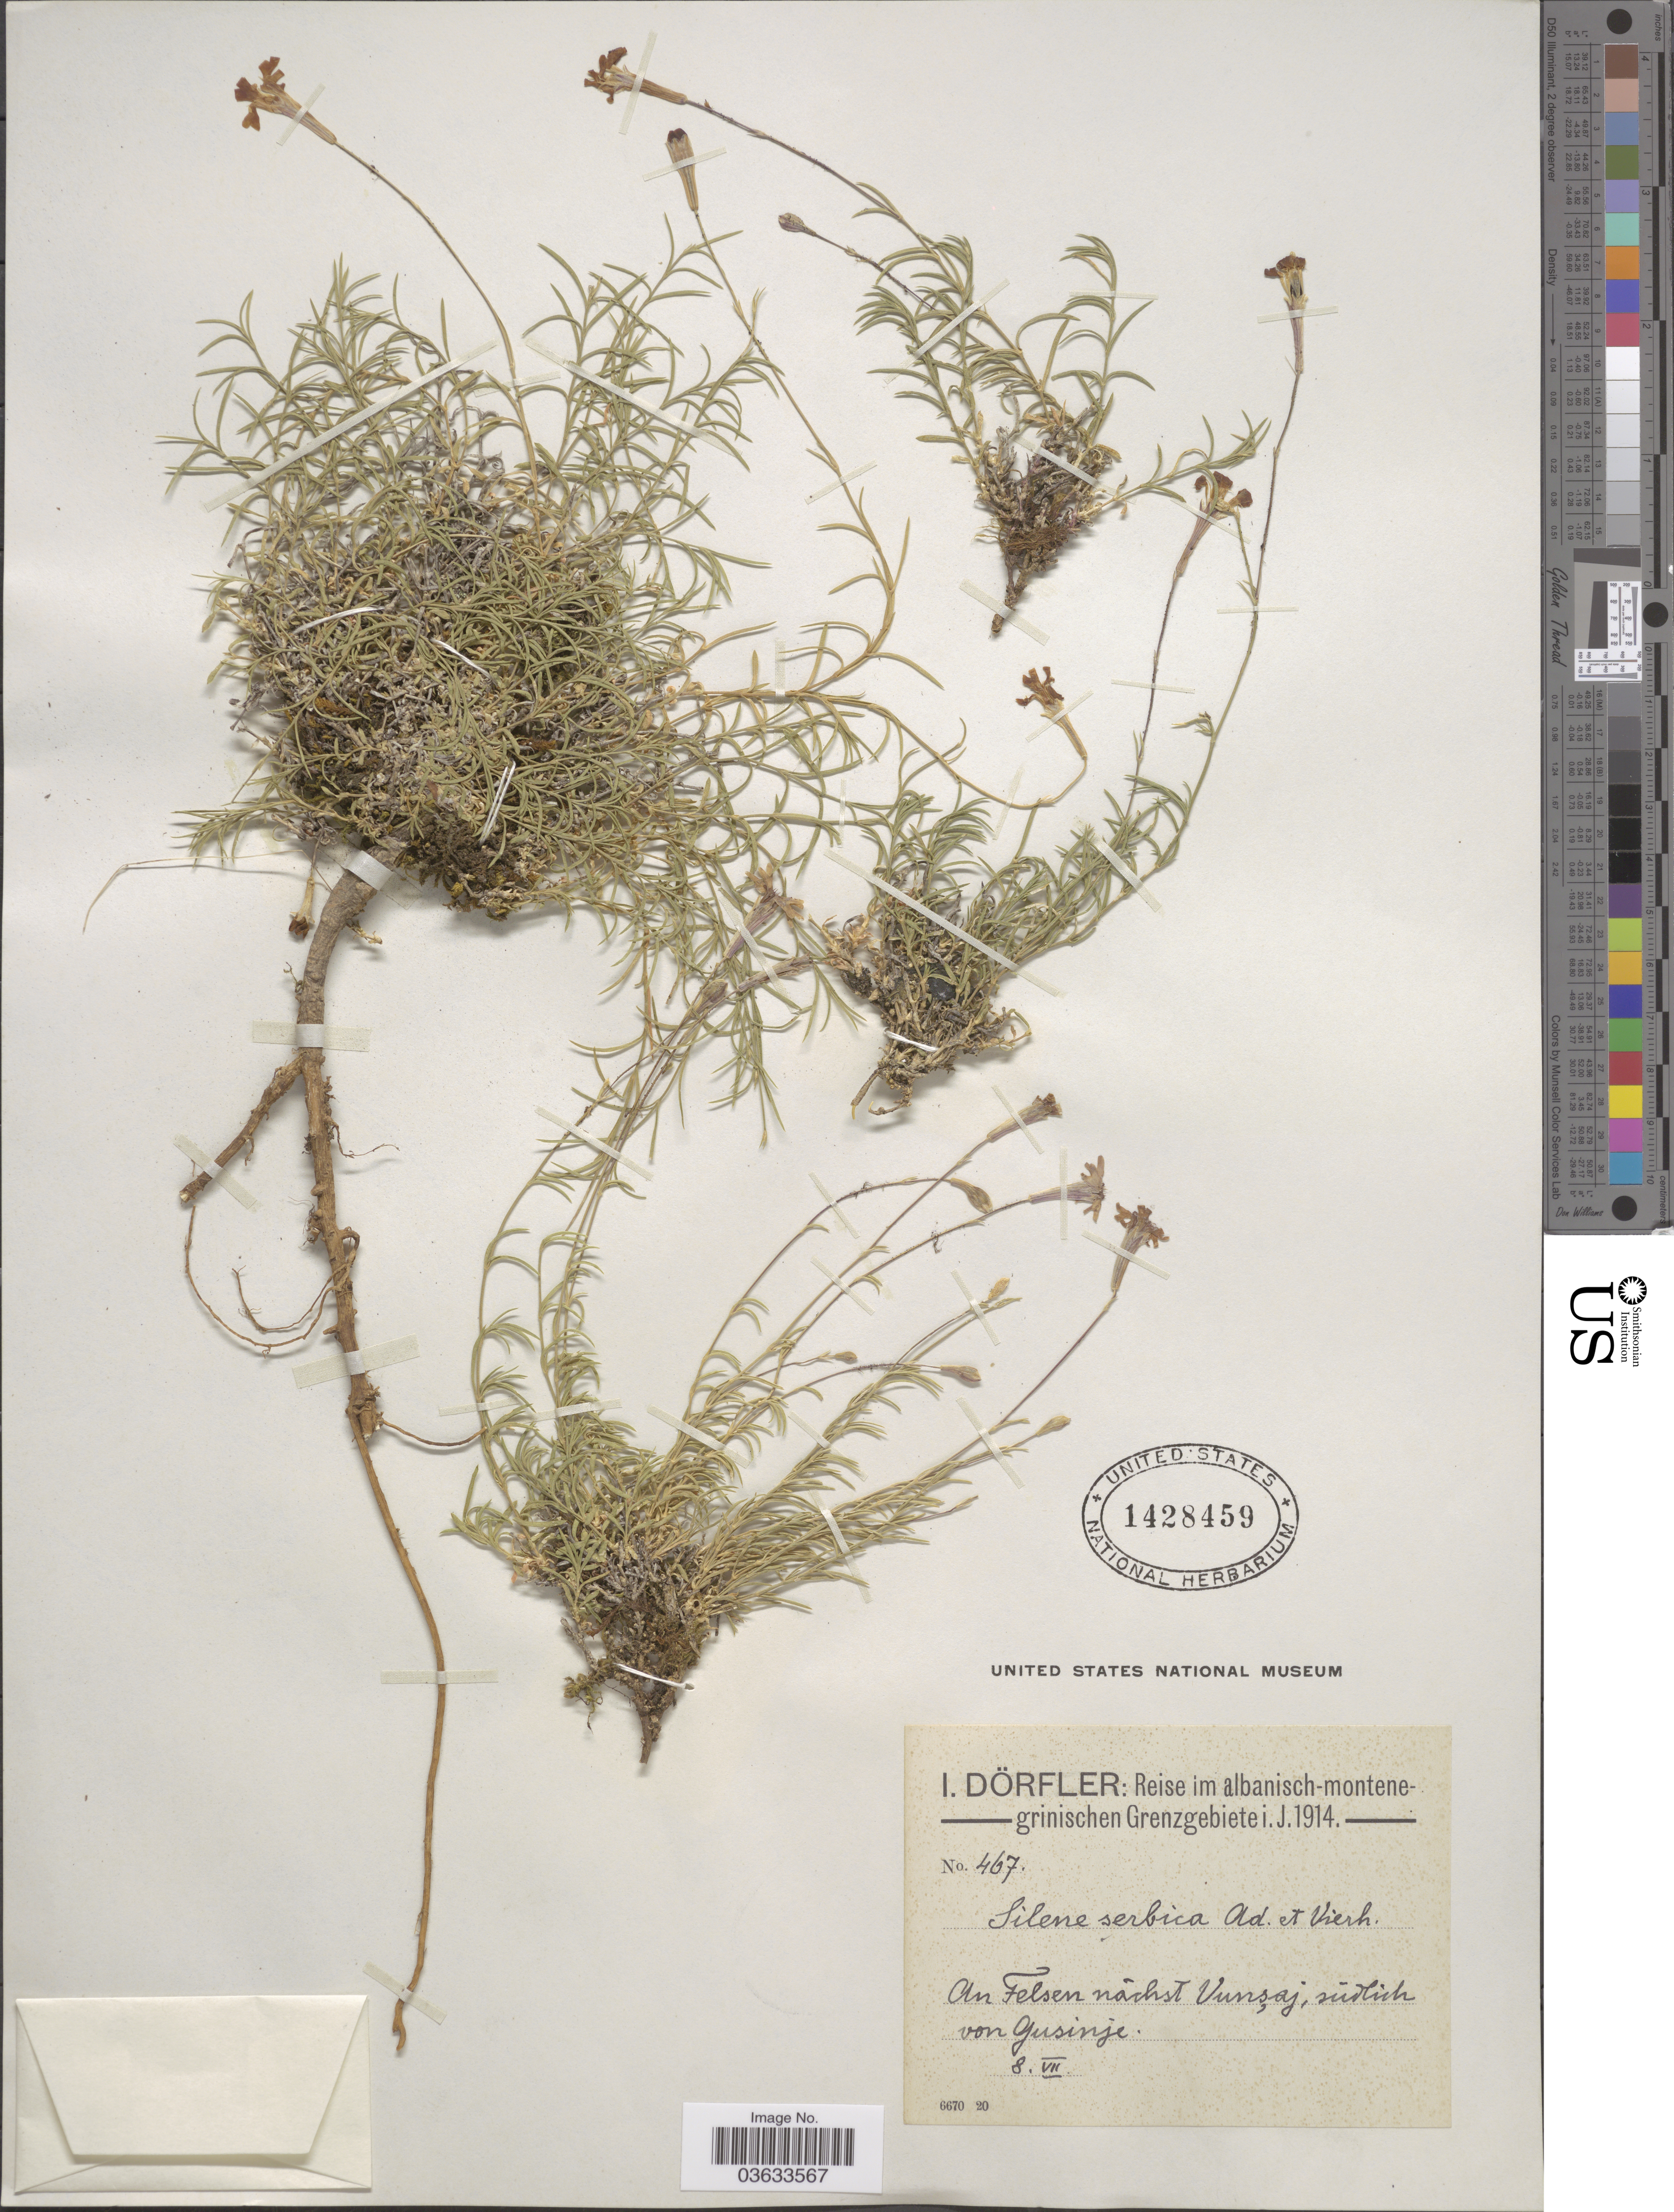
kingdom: Plantae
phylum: Tracheophyta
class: Magnoliopsida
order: Caryophyllales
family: Caryophyllaceae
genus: Silene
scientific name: Silene serbica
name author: Adamovic & Vierh.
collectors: I. Dörfler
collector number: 467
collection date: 1914-07-08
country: Montenegro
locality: Im albanisch-montene-grinischen Grenzgebiete. An Felsen nachst Vunsaj, südlich von Gusinje.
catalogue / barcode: US 1428459